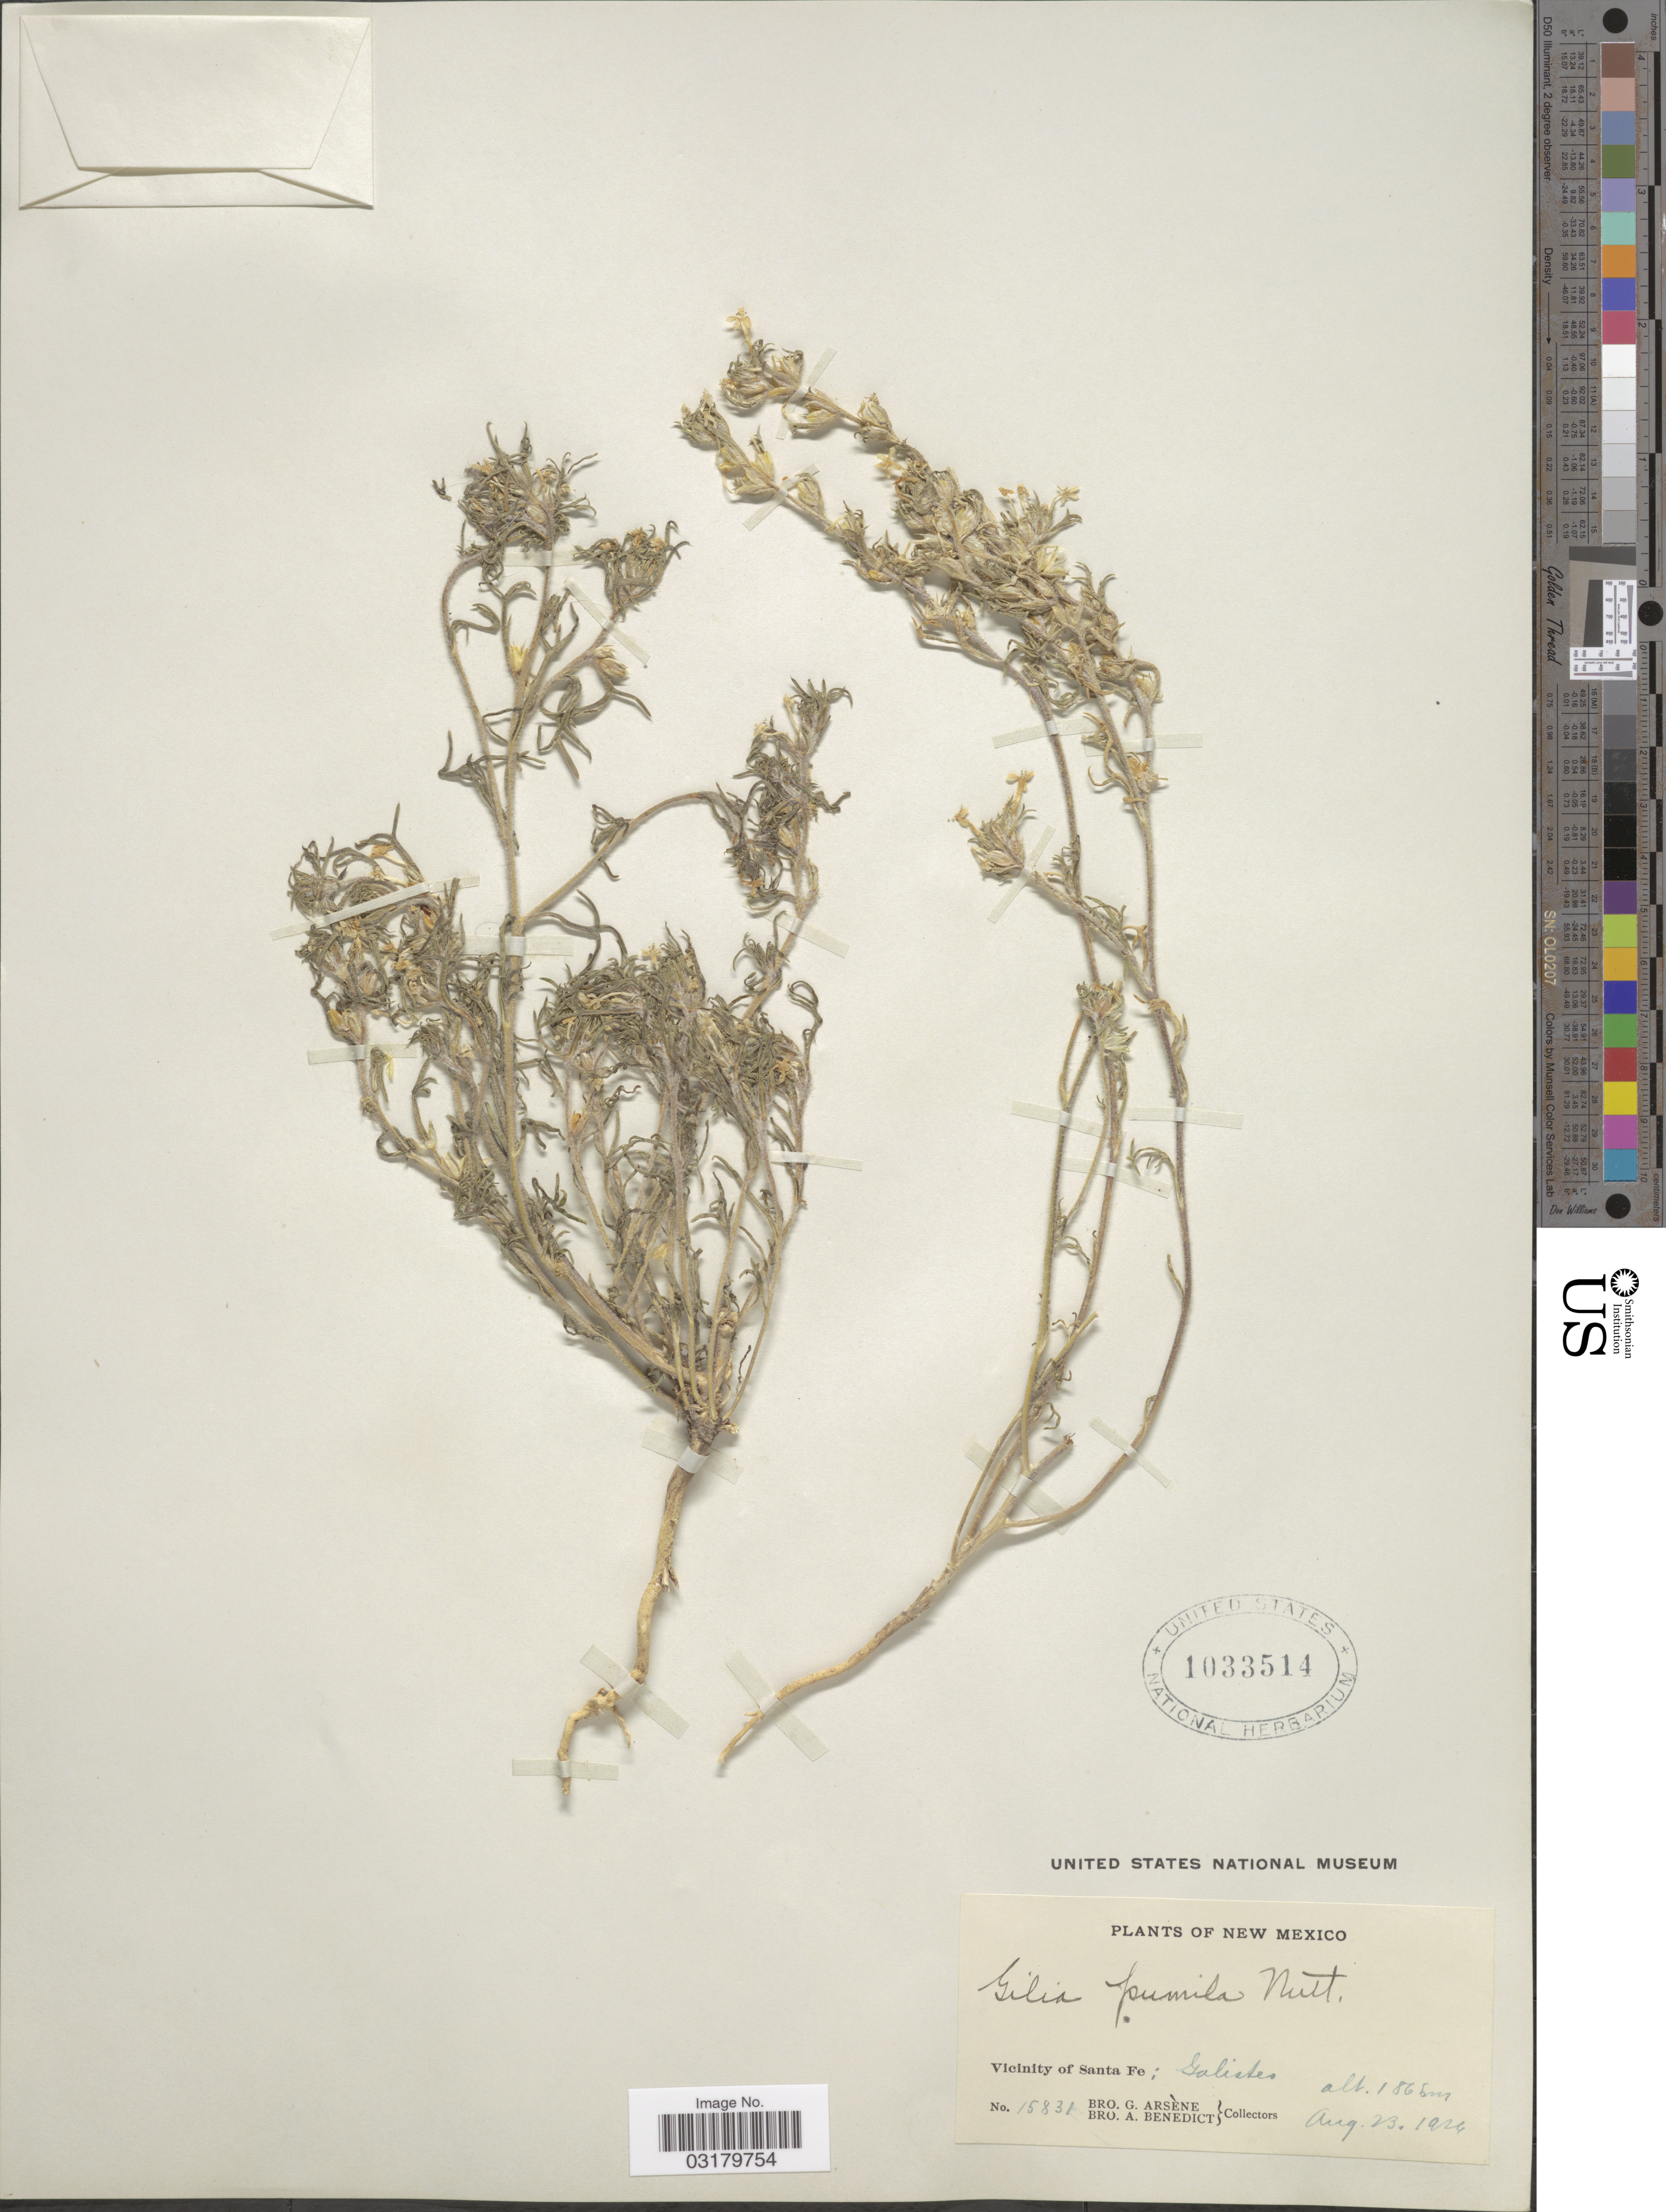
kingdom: Plantae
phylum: Tracheophyta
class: Magnoliopsida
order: Ericales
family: Polemoniaceae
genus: Ipomopsis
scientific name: Ipomopsis pumila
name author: (Nutt.) V.E. Grant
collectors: Bro. G. Arsène & Bro. Benedict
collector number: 15831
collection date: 1924-08-23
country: United States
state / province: New Mexico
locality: Vicinity of Santa Fe; Galisteo.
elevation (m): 1866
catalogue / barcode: US 1033514